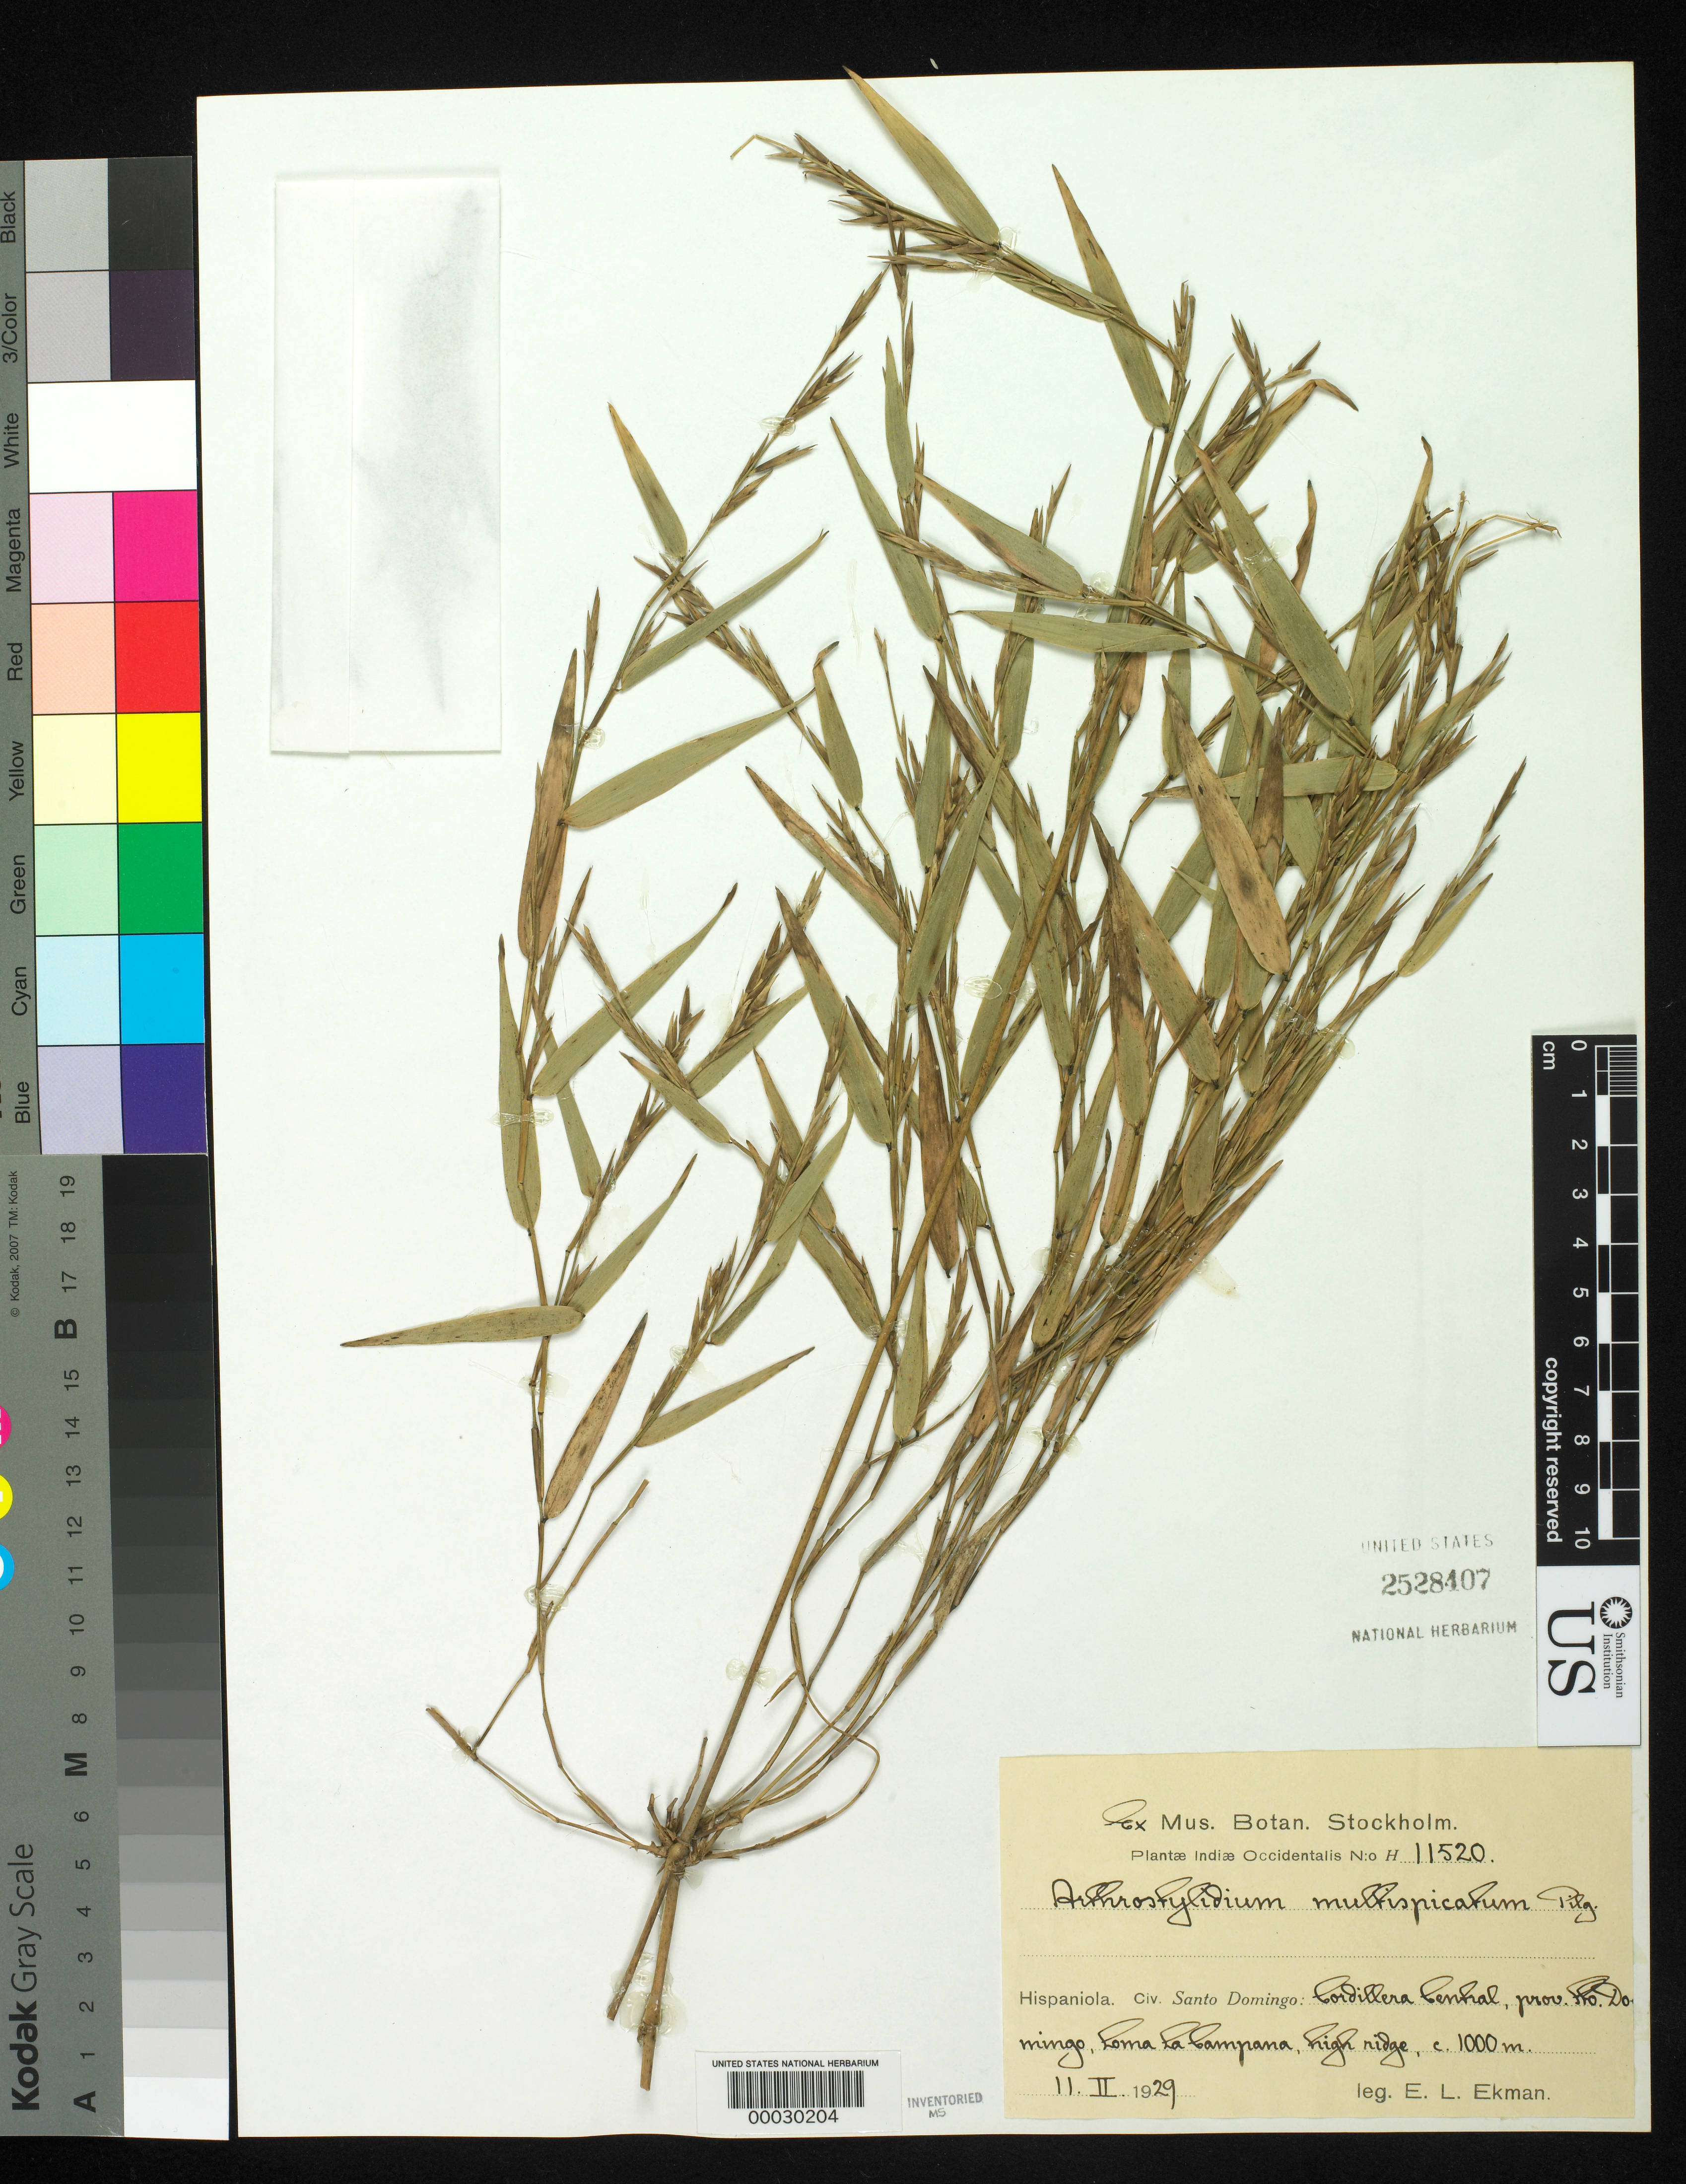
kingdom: Plantae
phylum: Tracheophyta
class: Liliopsida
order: Poales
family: Poaceae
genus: Arthrostylidium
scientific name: Arthrostylidium multispicatum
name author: Pilg. in Urb.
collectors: E. L. Ekman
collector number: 11520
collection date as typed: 02 Feb 1929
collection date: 1929-02-02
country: Dominican Republic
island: Hispaniola Island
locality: Santo Domingo.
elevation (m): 1000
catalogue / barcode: US 2528407